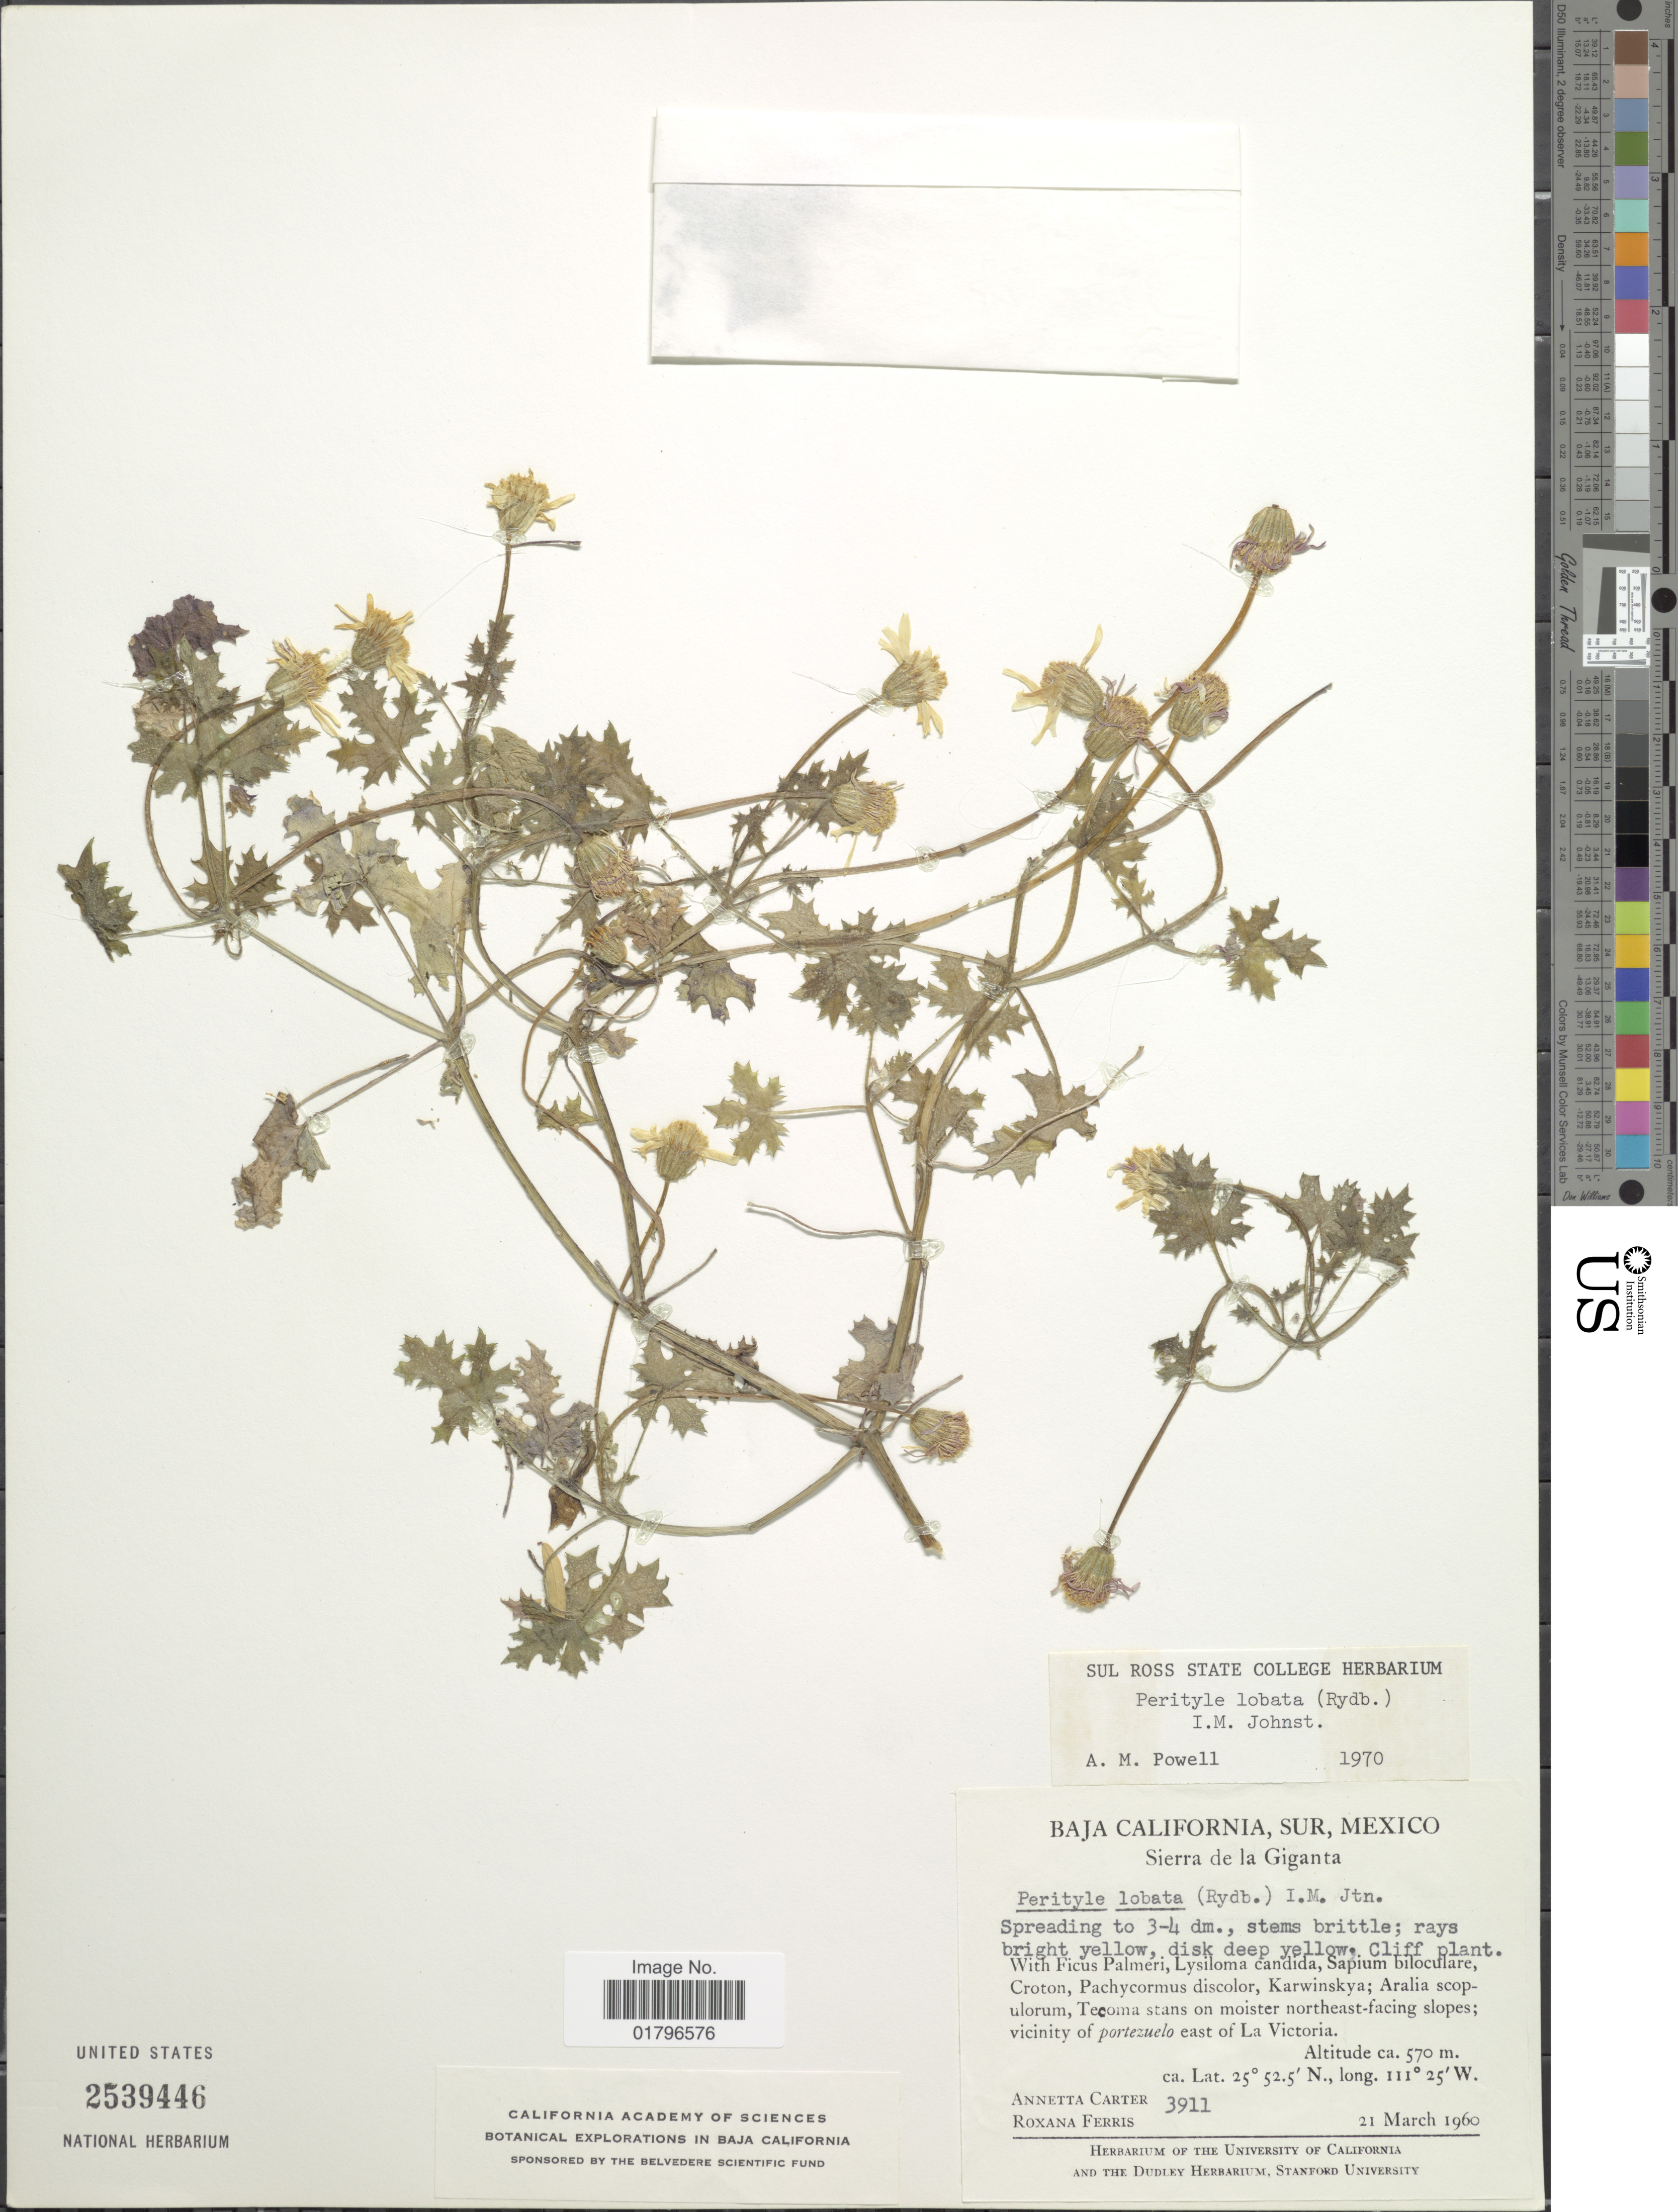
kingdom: Plantae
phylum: Tracheophyta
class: Magnoliopsida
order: Asterales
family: Asteraceae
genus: Perityle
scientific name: Perityle lobata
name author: (Rydb.) I.M. Johnst.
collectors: A. Carter & R. S. Ferris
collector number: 3911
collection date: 1960-03-21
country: Mexico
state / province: Baja California Sur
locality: Sierra de la Giganta. Vicinity of Portezeuelo east of La Victoria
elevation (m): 570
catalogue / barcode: US 2539446